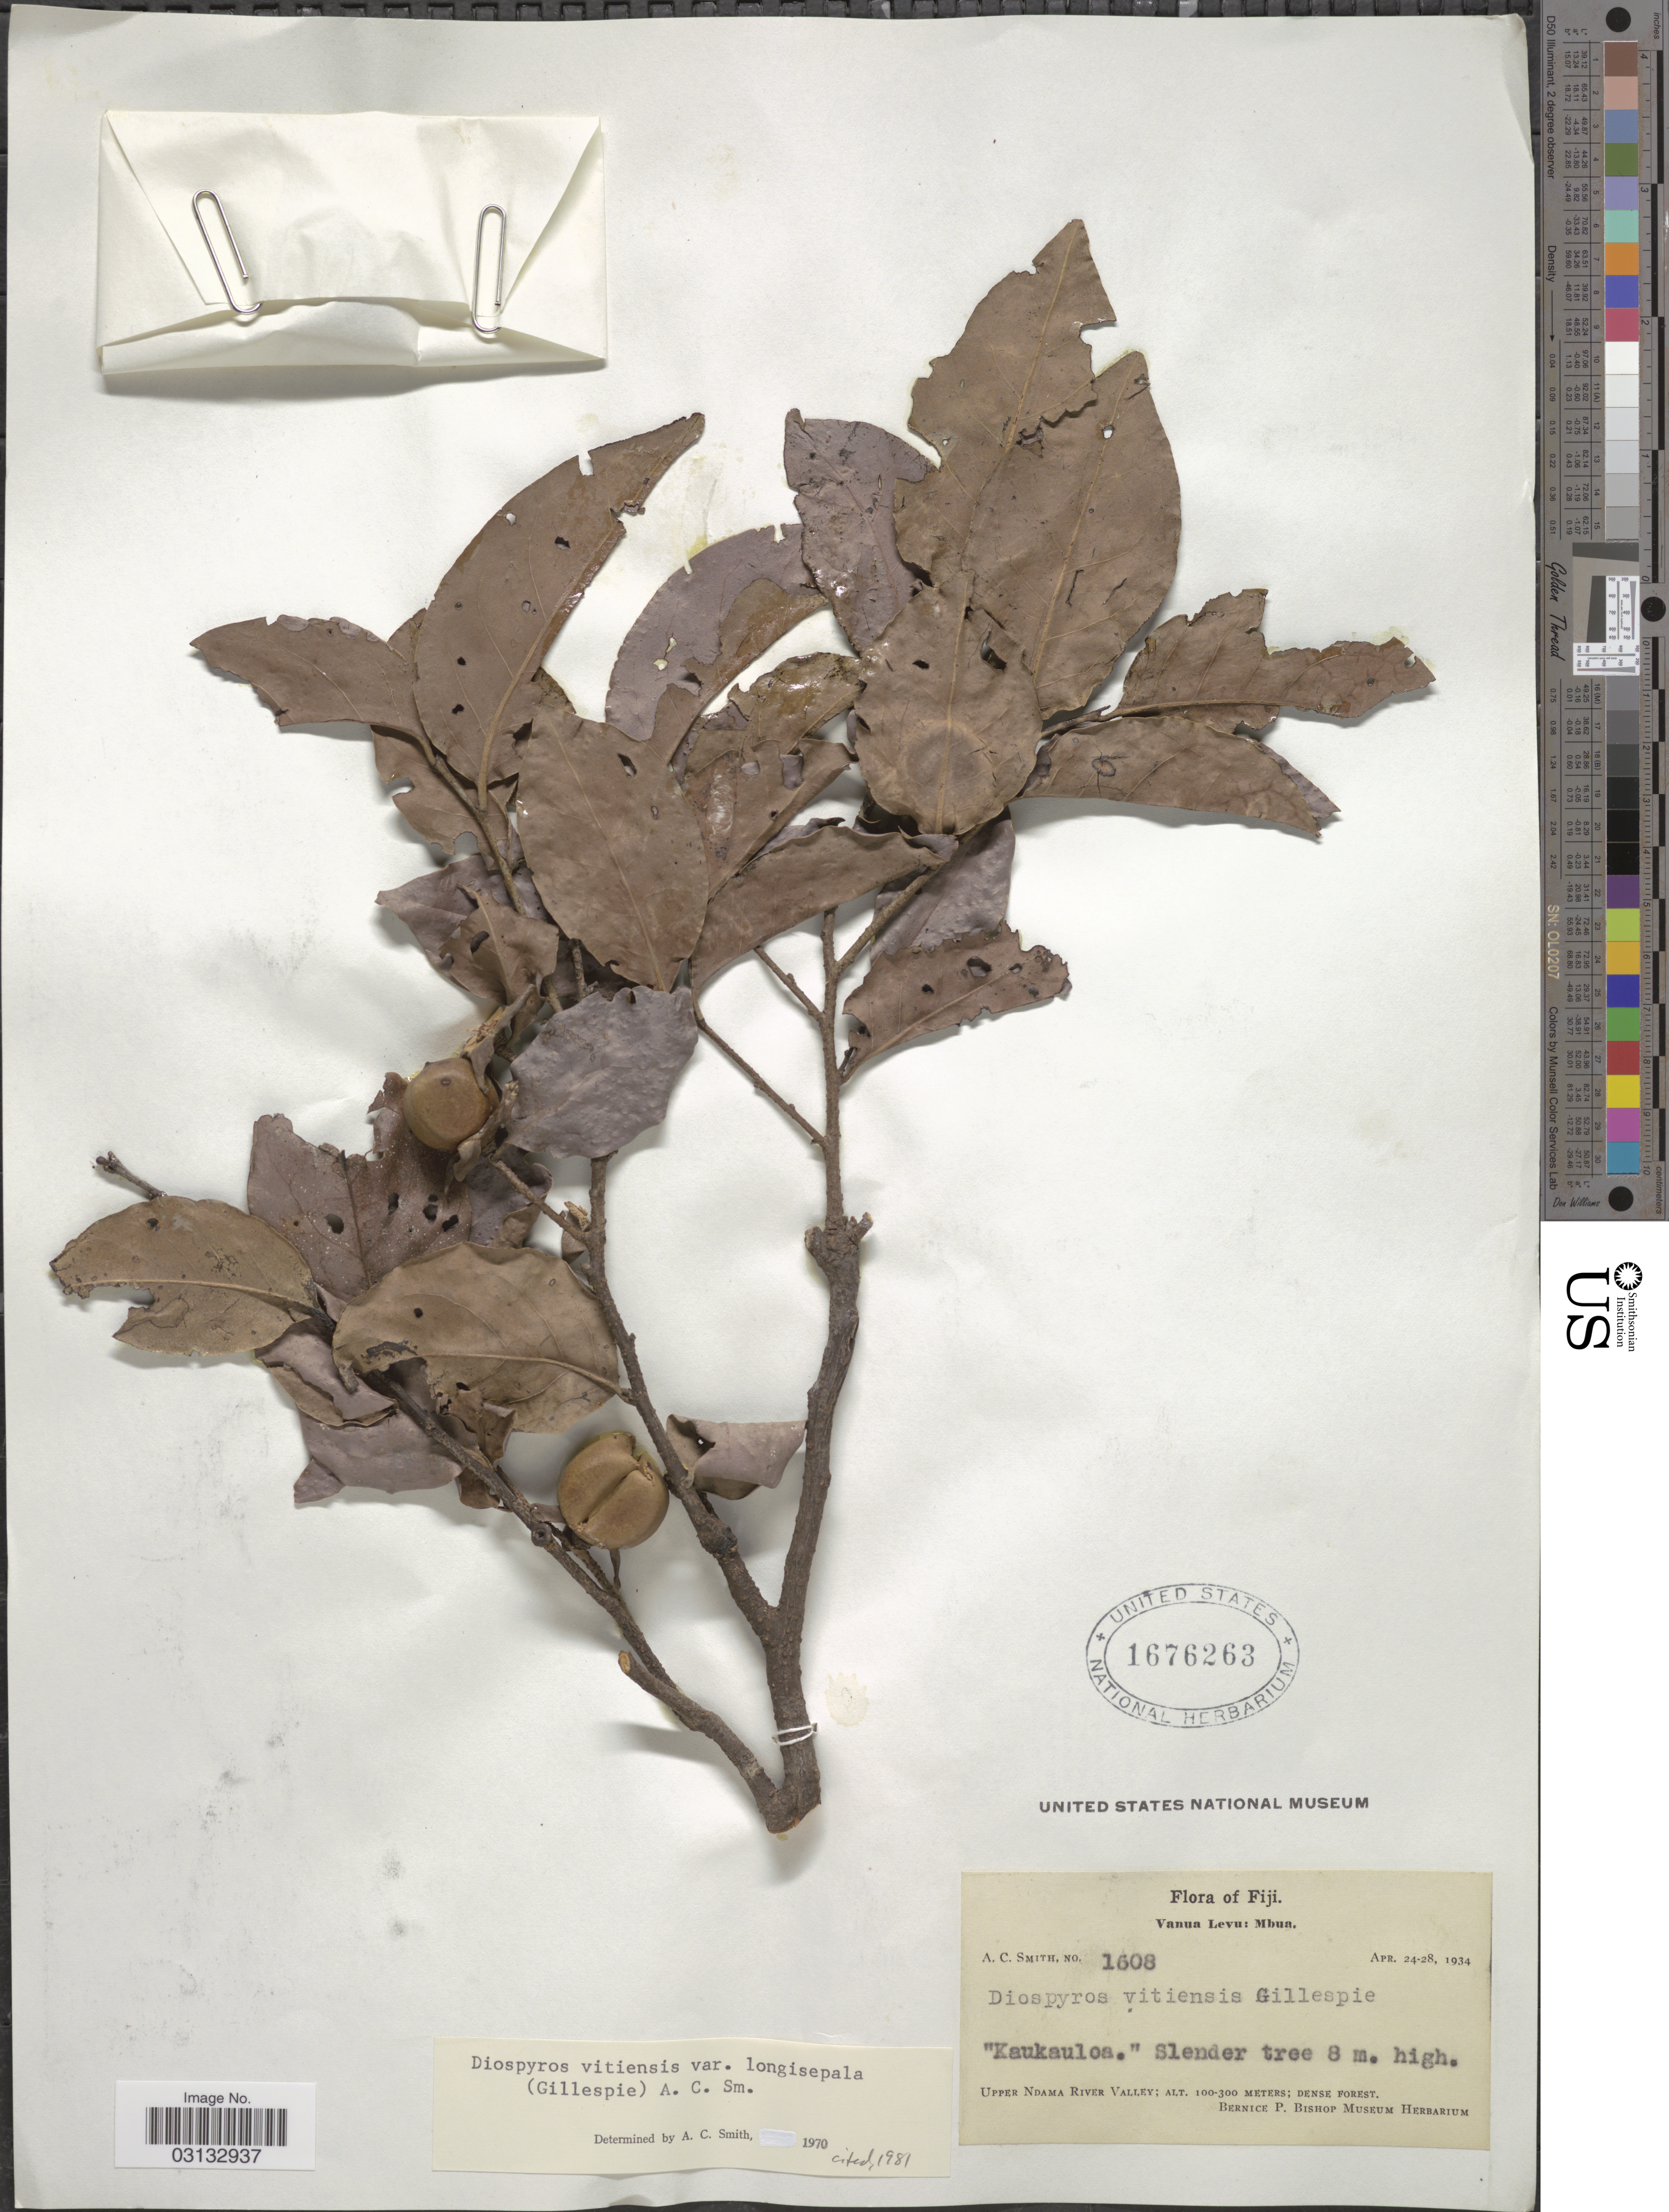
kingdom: Plantae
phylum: Tracheophyta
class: Magnoliopsida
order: Ericales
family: Ebenaceae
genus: Diospyros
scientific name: Diospyros vitiensis var. longisepala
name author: (Gillespie) A.C. Sm.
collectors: A. C. Smith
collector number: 1608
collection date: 1934-04-24/1934-04-28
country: Fiji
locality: Vanua Levu: Mbua. "Kaukauloa". Upper Ndama River Valley.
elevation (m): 100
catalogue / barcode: US 1676263